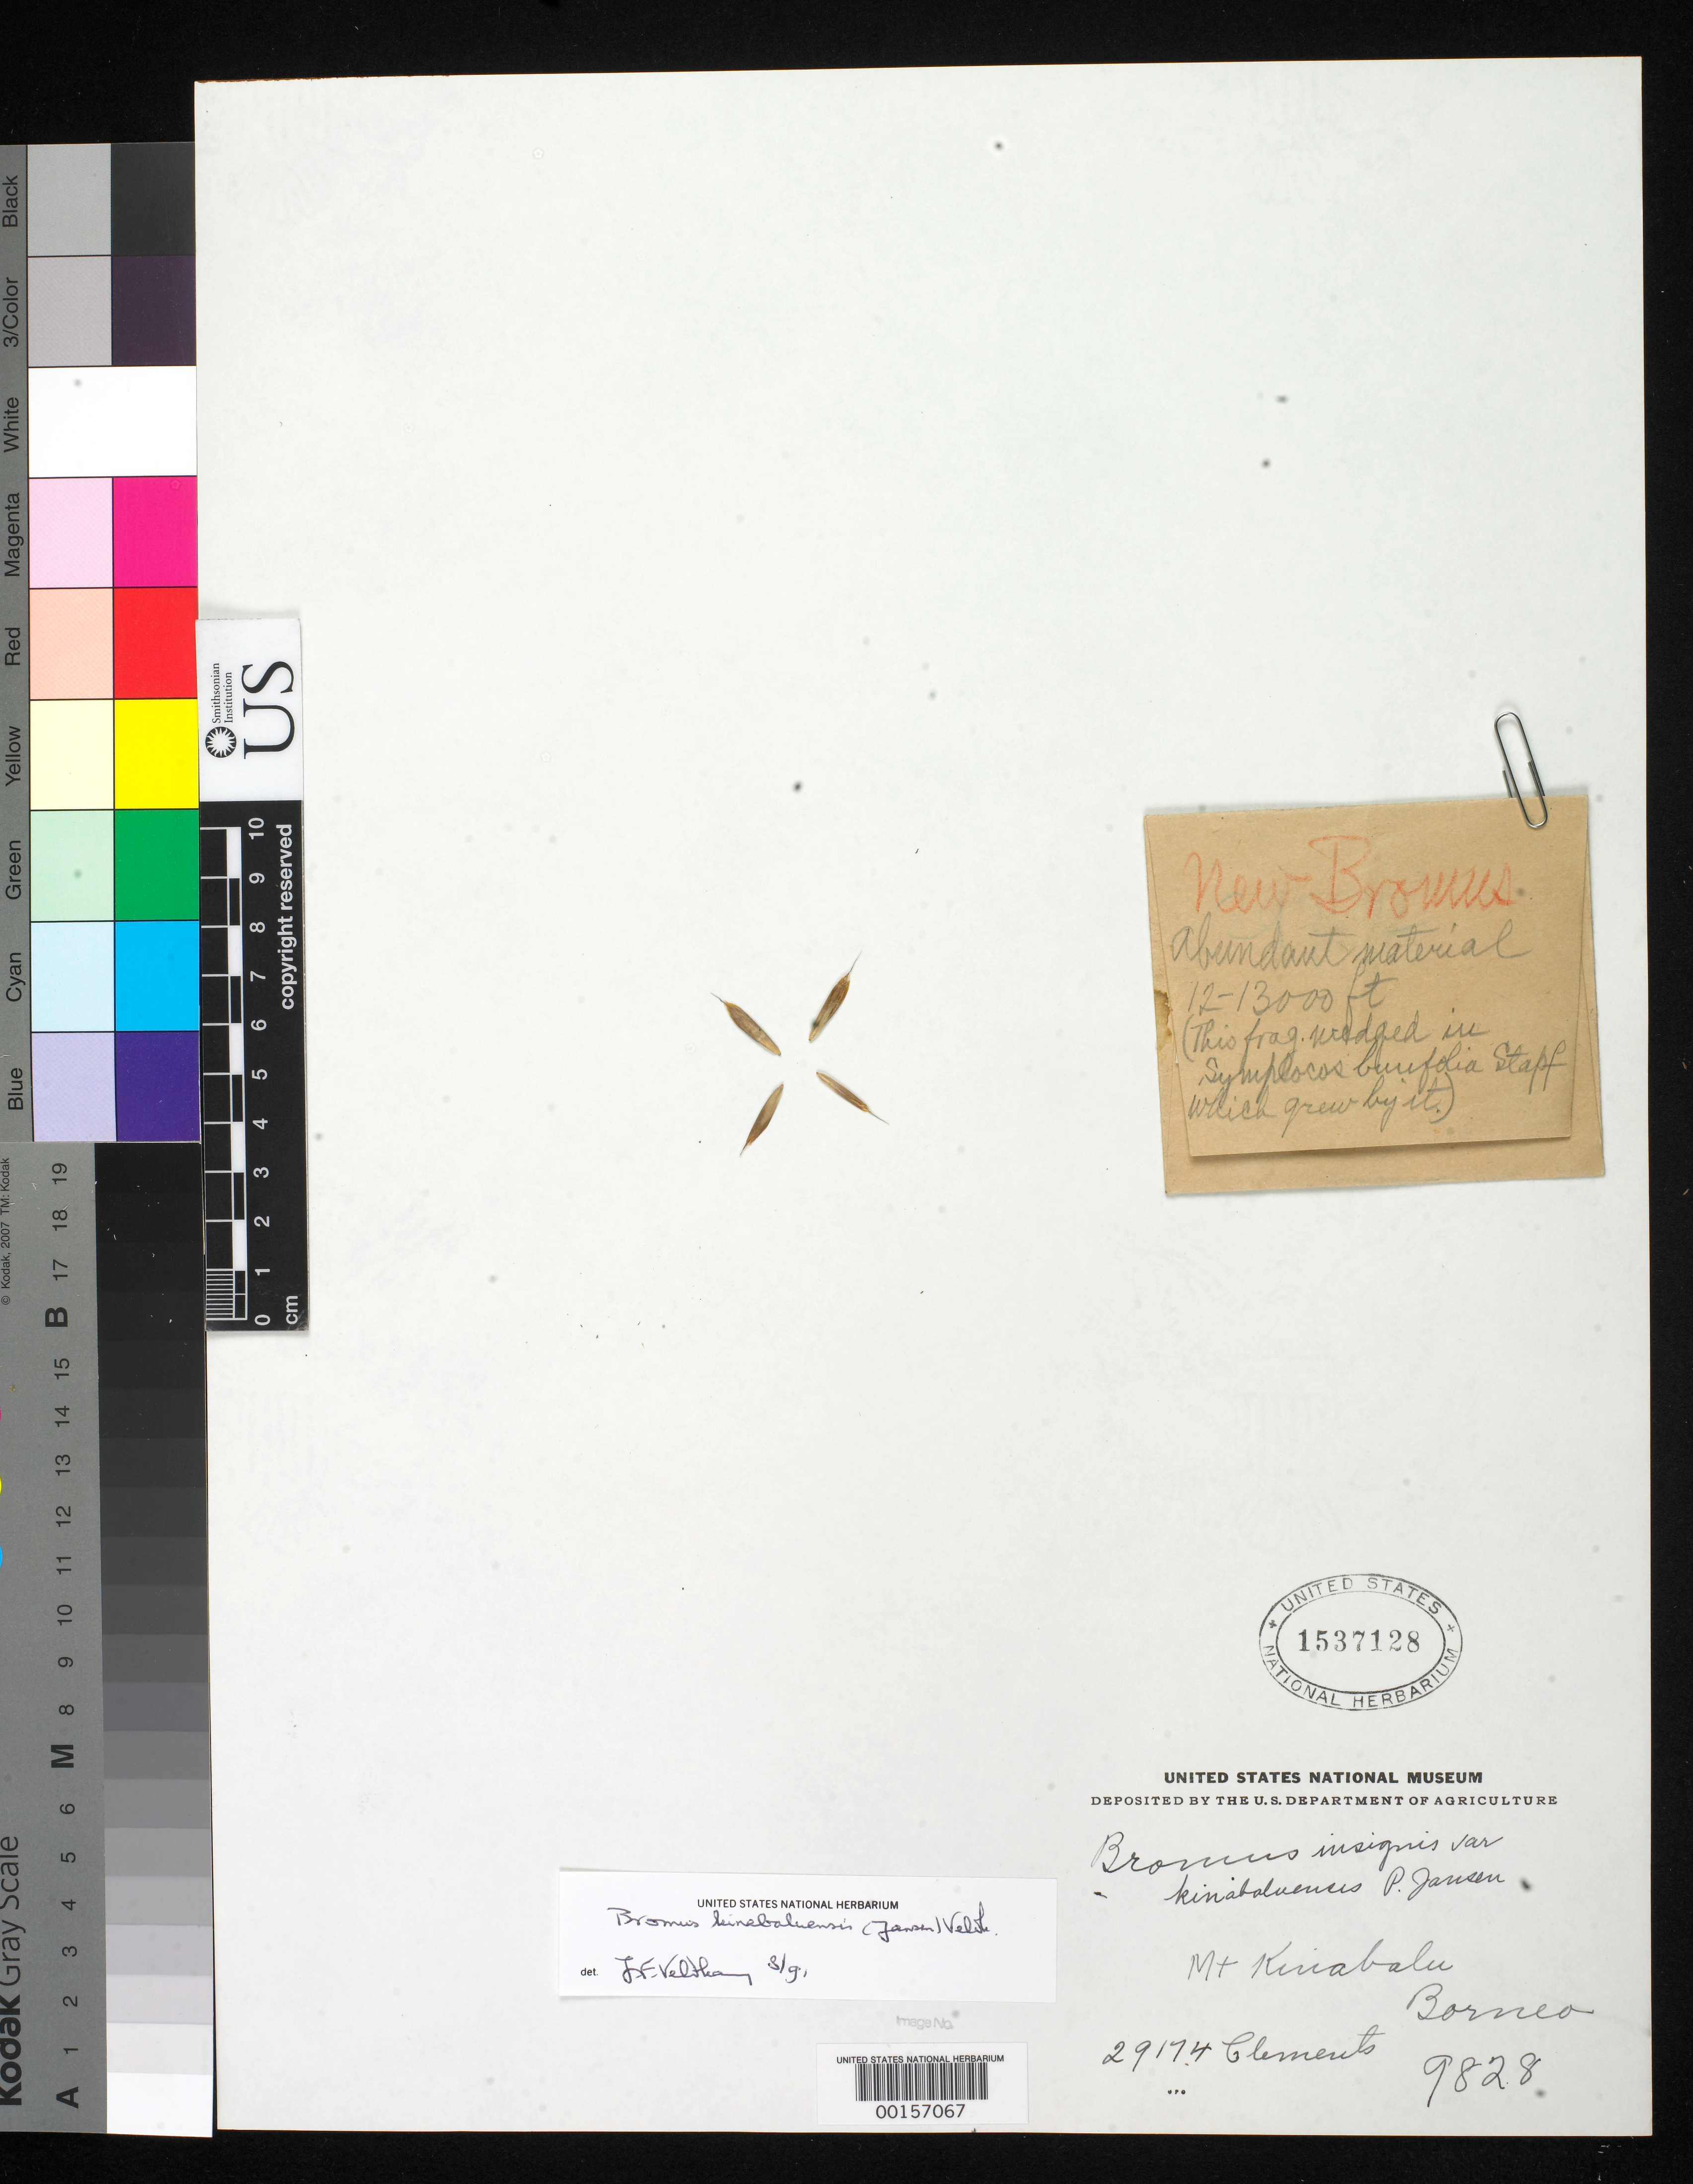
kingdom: Plantae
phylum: Tracheophyta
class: Liliopsida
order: Poales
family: Poaceae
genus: Bromus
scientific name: Bromus insignis var. kinabaluensis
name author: Jansen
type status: Type Fragment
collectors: -. Clements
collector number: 29174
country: Malaysia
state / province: Sabah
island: Borneo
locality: Mt. Kinabalu.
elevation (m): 1200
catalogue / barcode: US 1537128